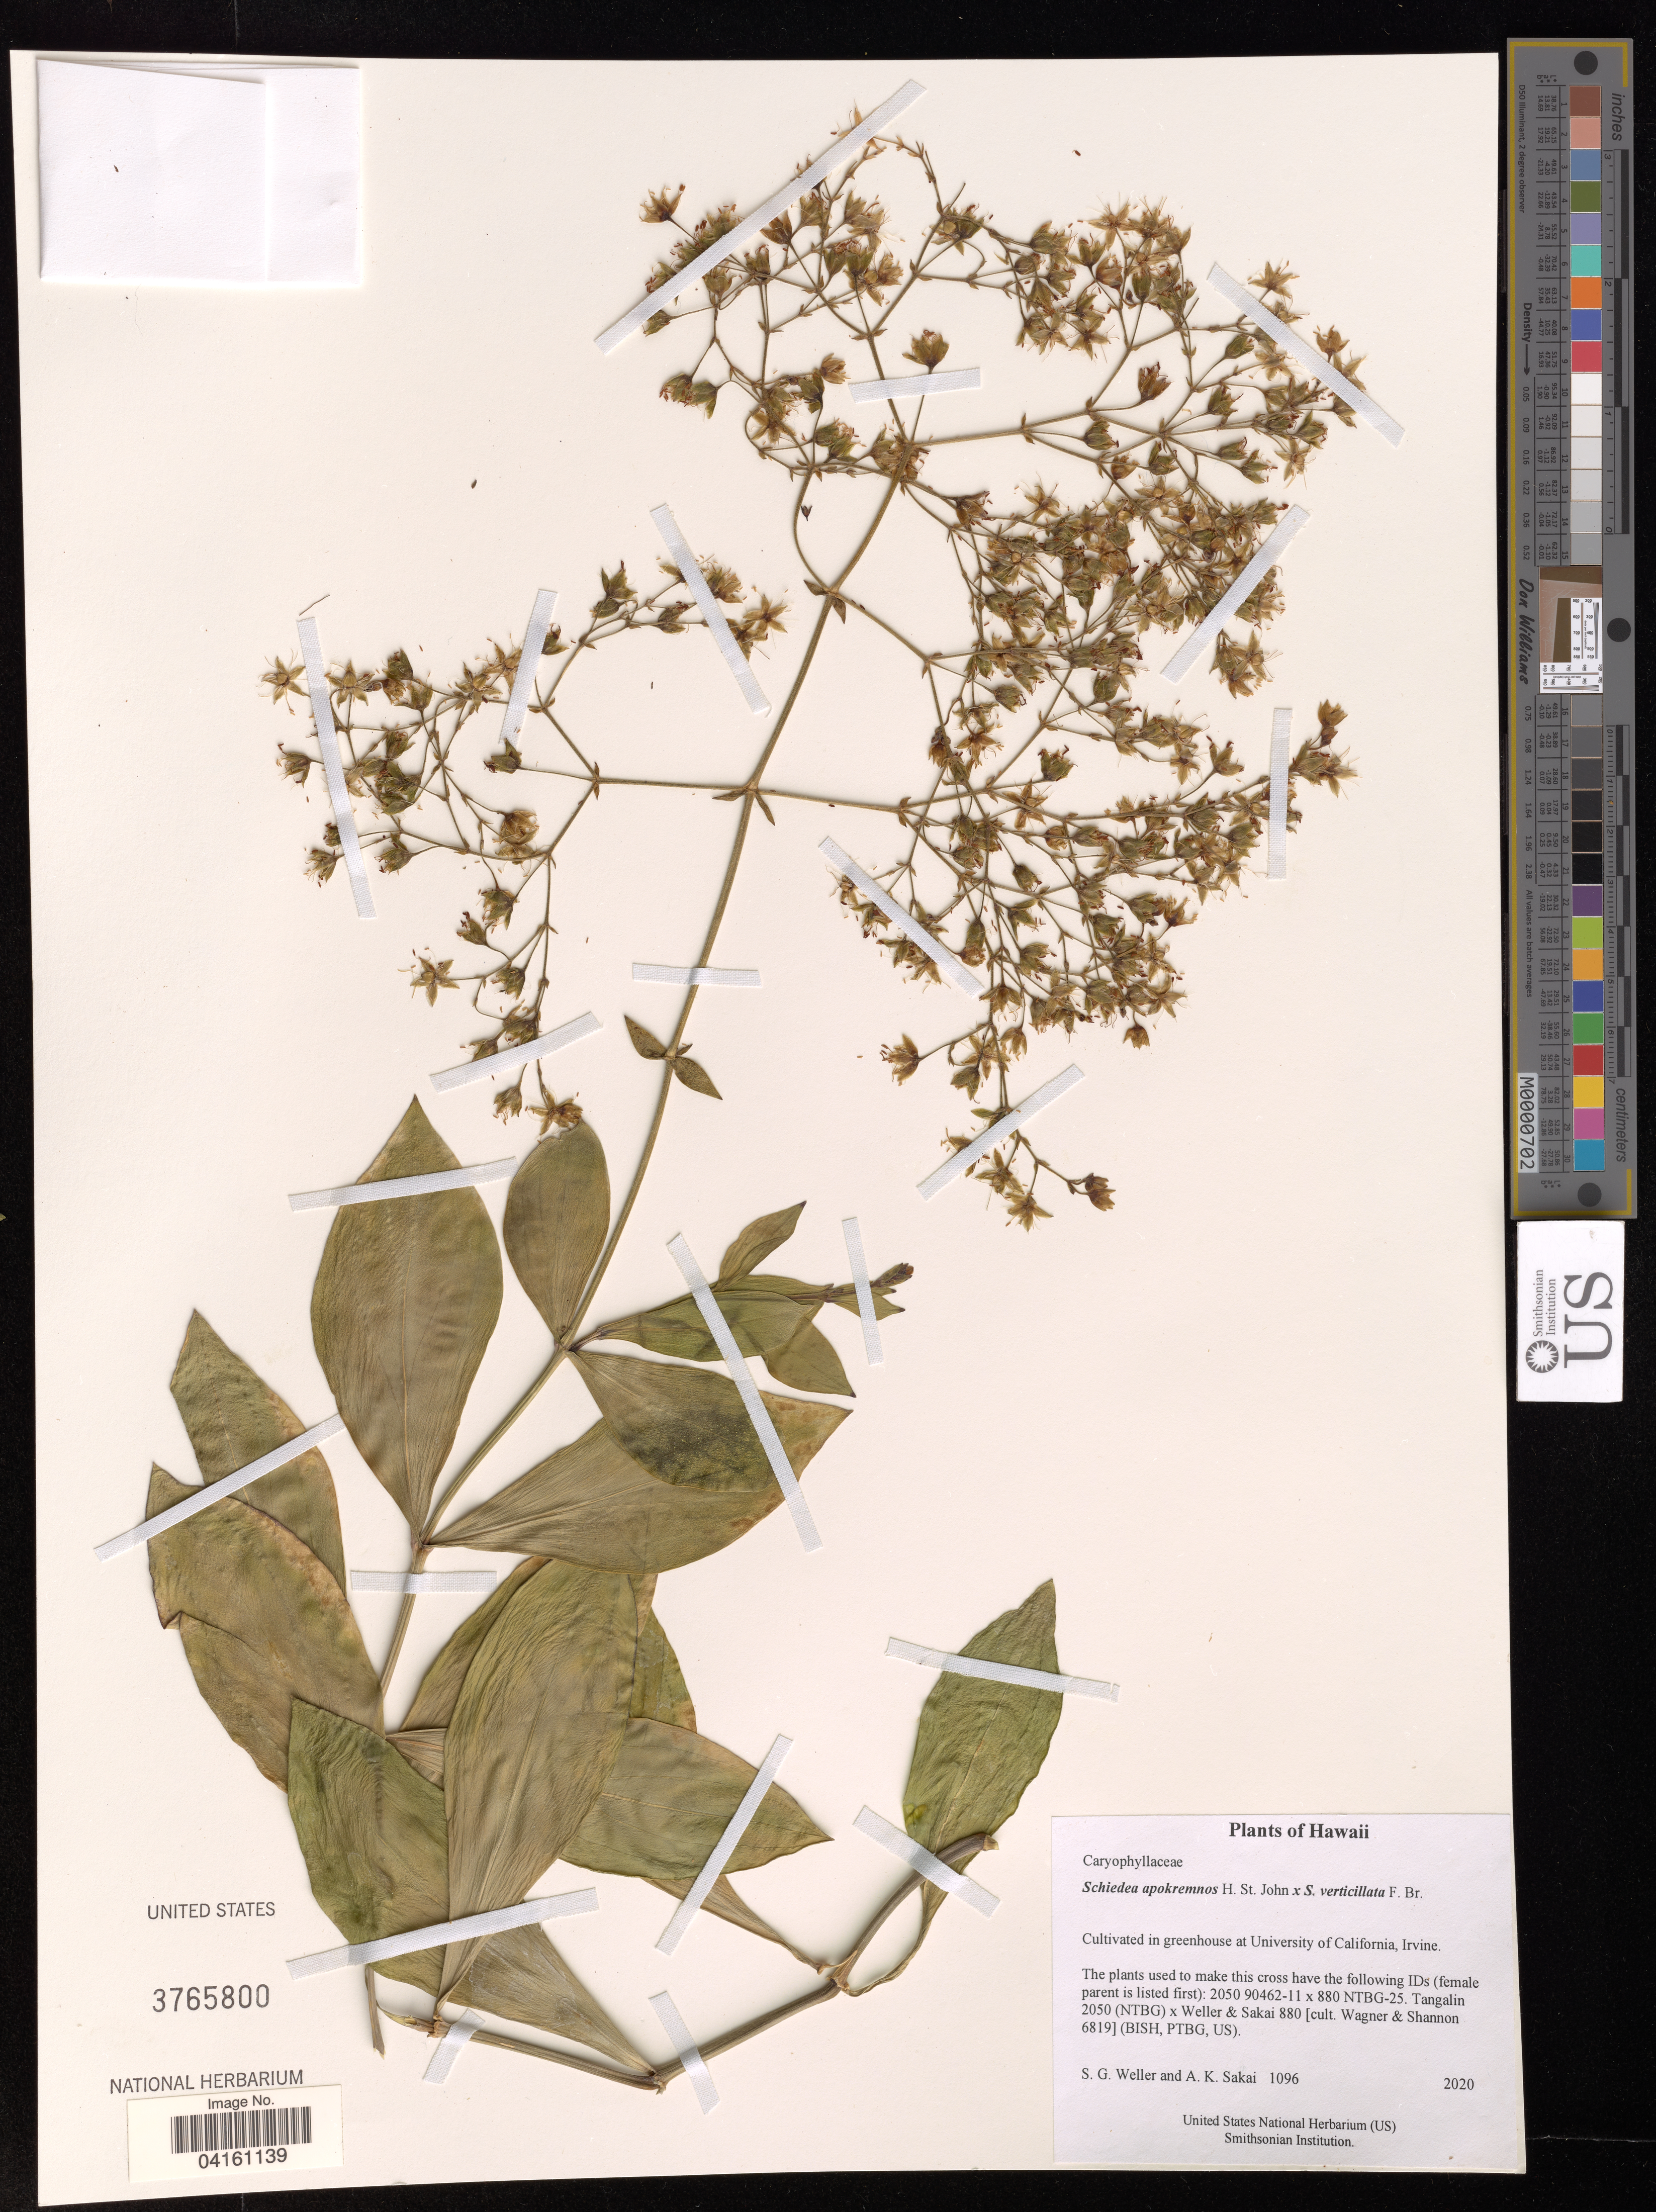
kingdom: Plantae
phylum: Tracheophyta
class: Magnoliopsida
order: Caryophyllales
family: Caryophyllaceae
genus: Schiedea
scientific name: Schiedea apokremnos x S. verticillata F. Br. in Christoph. & Caum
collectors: S. G. Weller & A. Sakai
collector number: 1096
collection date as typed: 2020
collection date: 2020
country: United States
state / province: California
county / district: Orange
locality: Cultivated in greenhouse at University of California, Irvine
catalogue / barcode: US 3765800